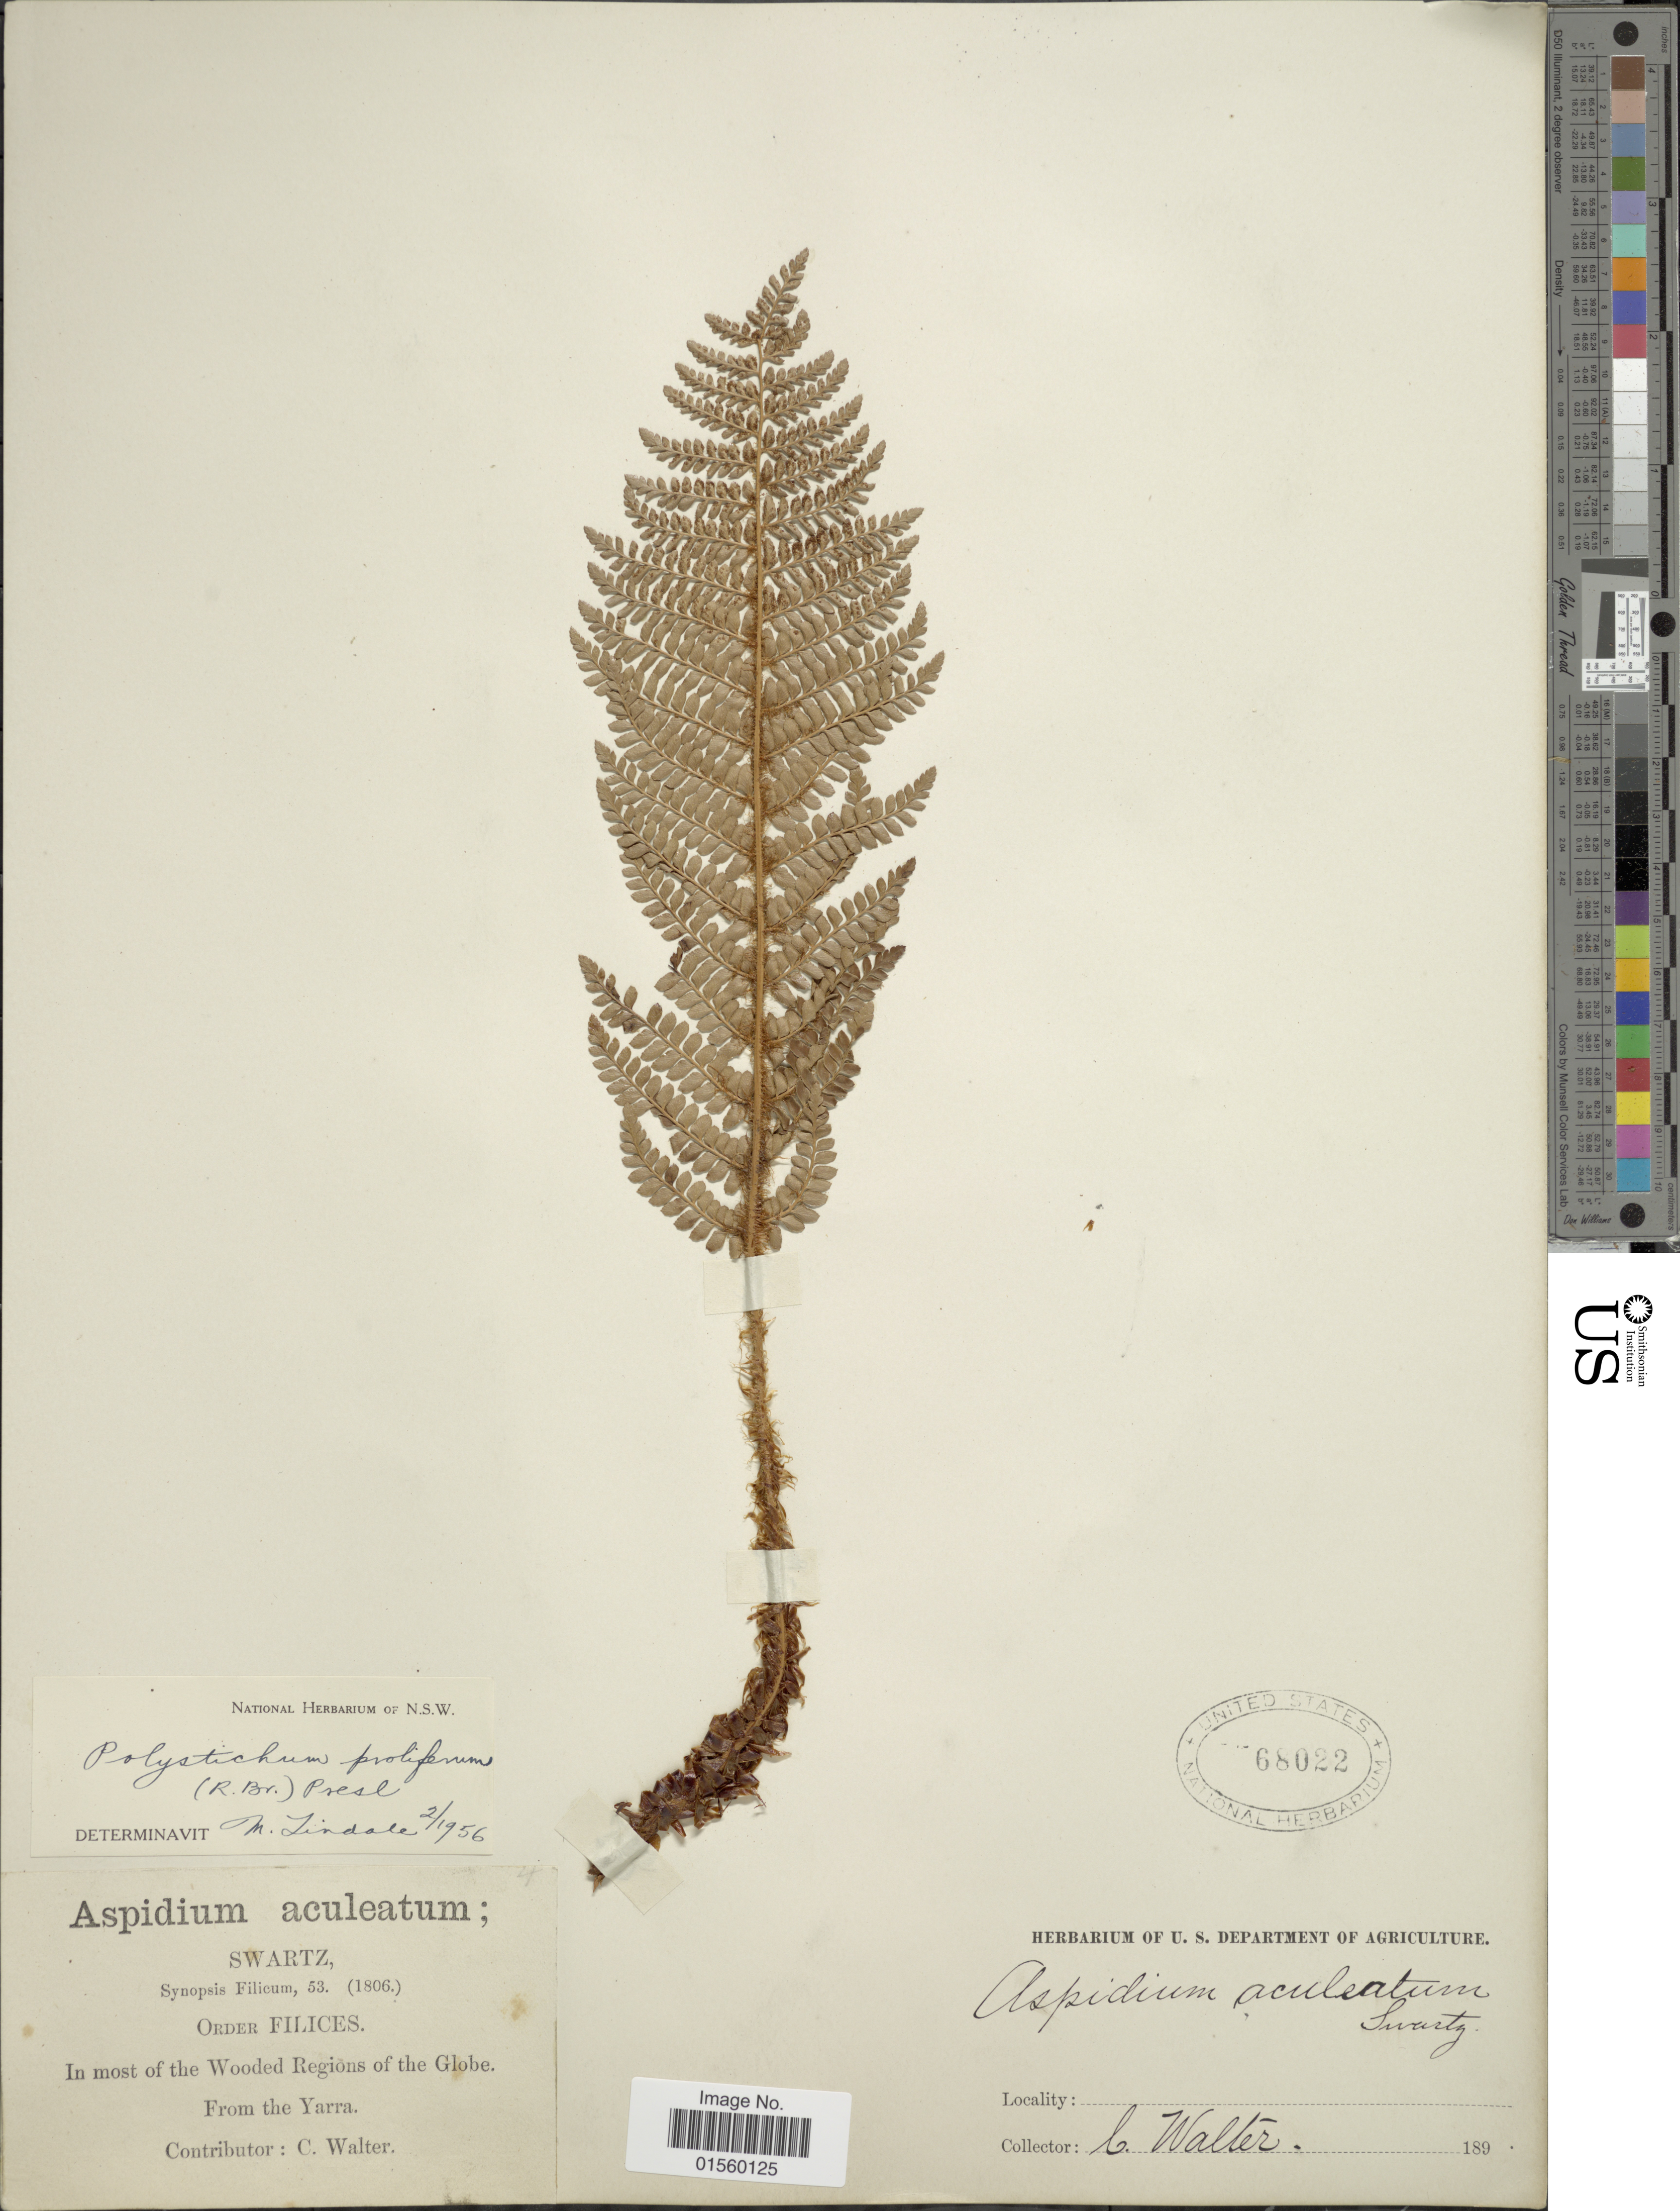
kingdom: Plantae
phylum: Tracheophyta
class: Polypodiopsida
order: Polypodiales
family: Dryopteridaceae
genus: Polystichum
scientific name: Polystichum proliferum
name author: (R. Br.) C. Presl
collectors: C. Walter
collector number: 53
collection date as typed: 189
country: Australia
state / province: Victoria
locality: In most of the Wooded Regions of the Globe, From the Yarra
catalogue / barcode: US 68022